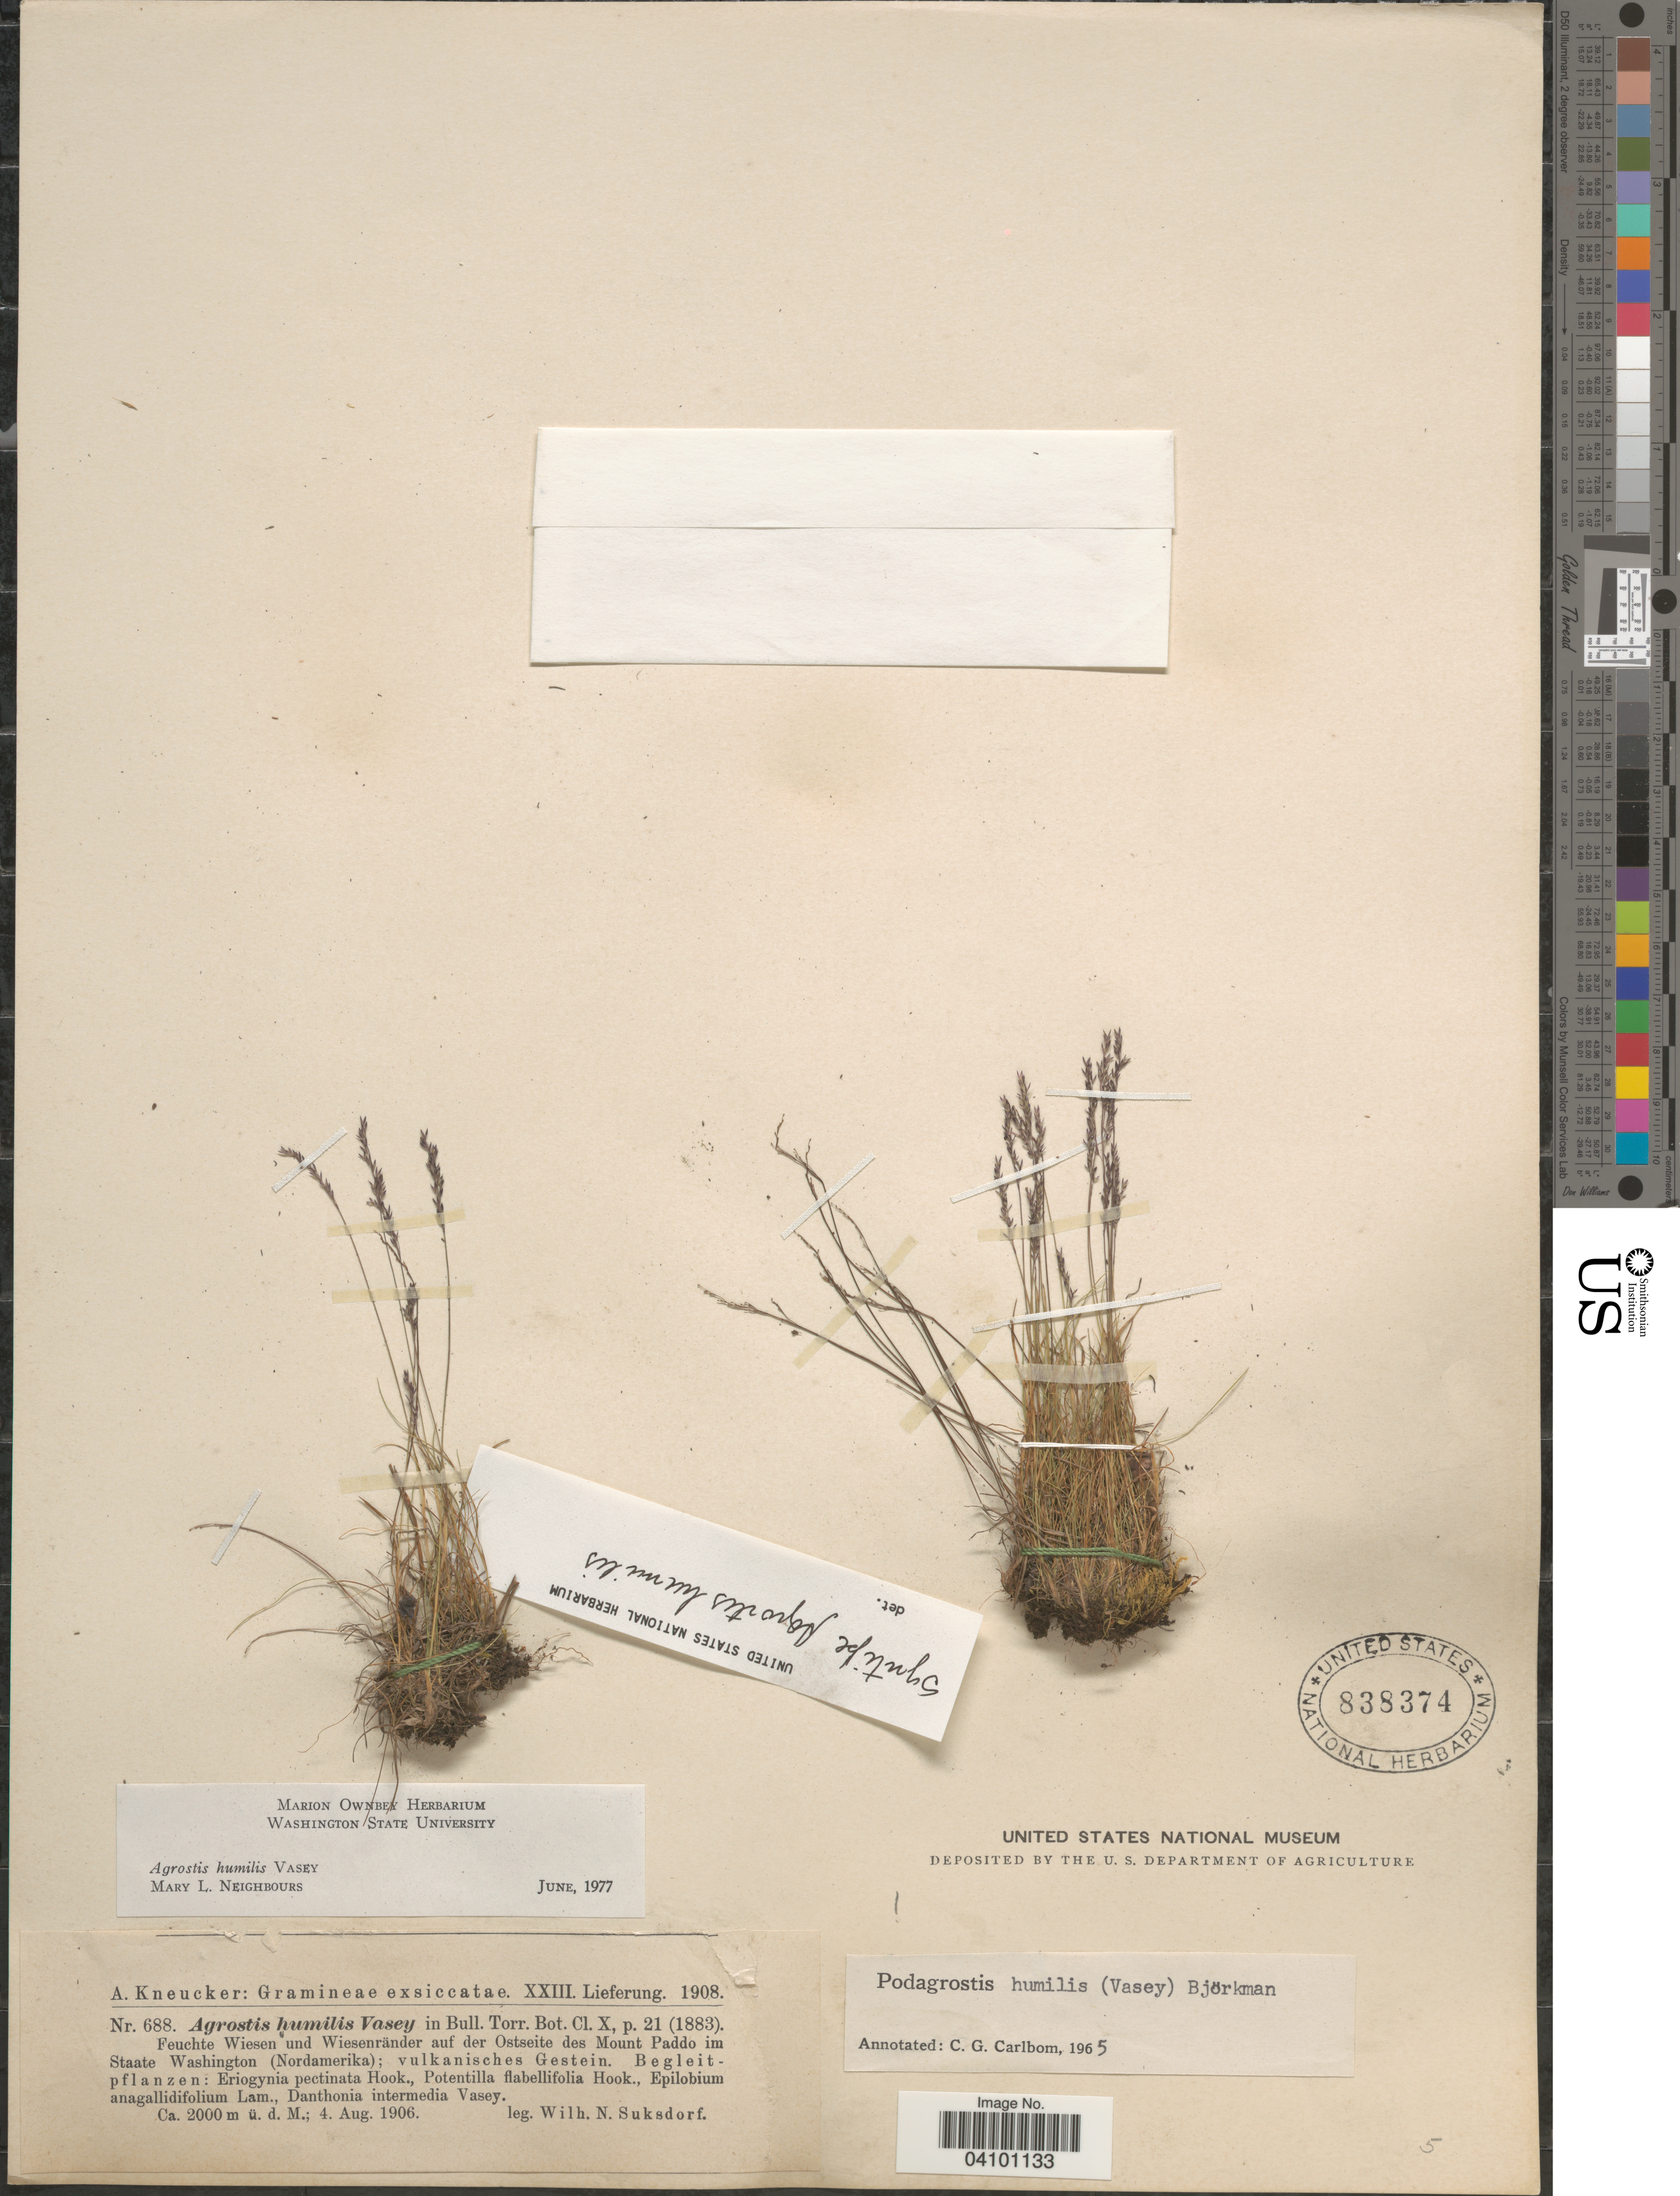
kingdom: Plantae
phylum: Tracheophyta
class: Liliopsida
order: Poales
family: Poaceae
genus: Podagrostis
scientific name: Podagrostis humilis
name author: (Vasey) Björkman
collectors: W. N. Suksdorf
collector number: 688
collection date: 1906-08-04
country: United States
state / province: Washington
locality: (nordamerika); vulkanisches Gestein.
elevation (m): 2000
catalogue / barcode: US 838374